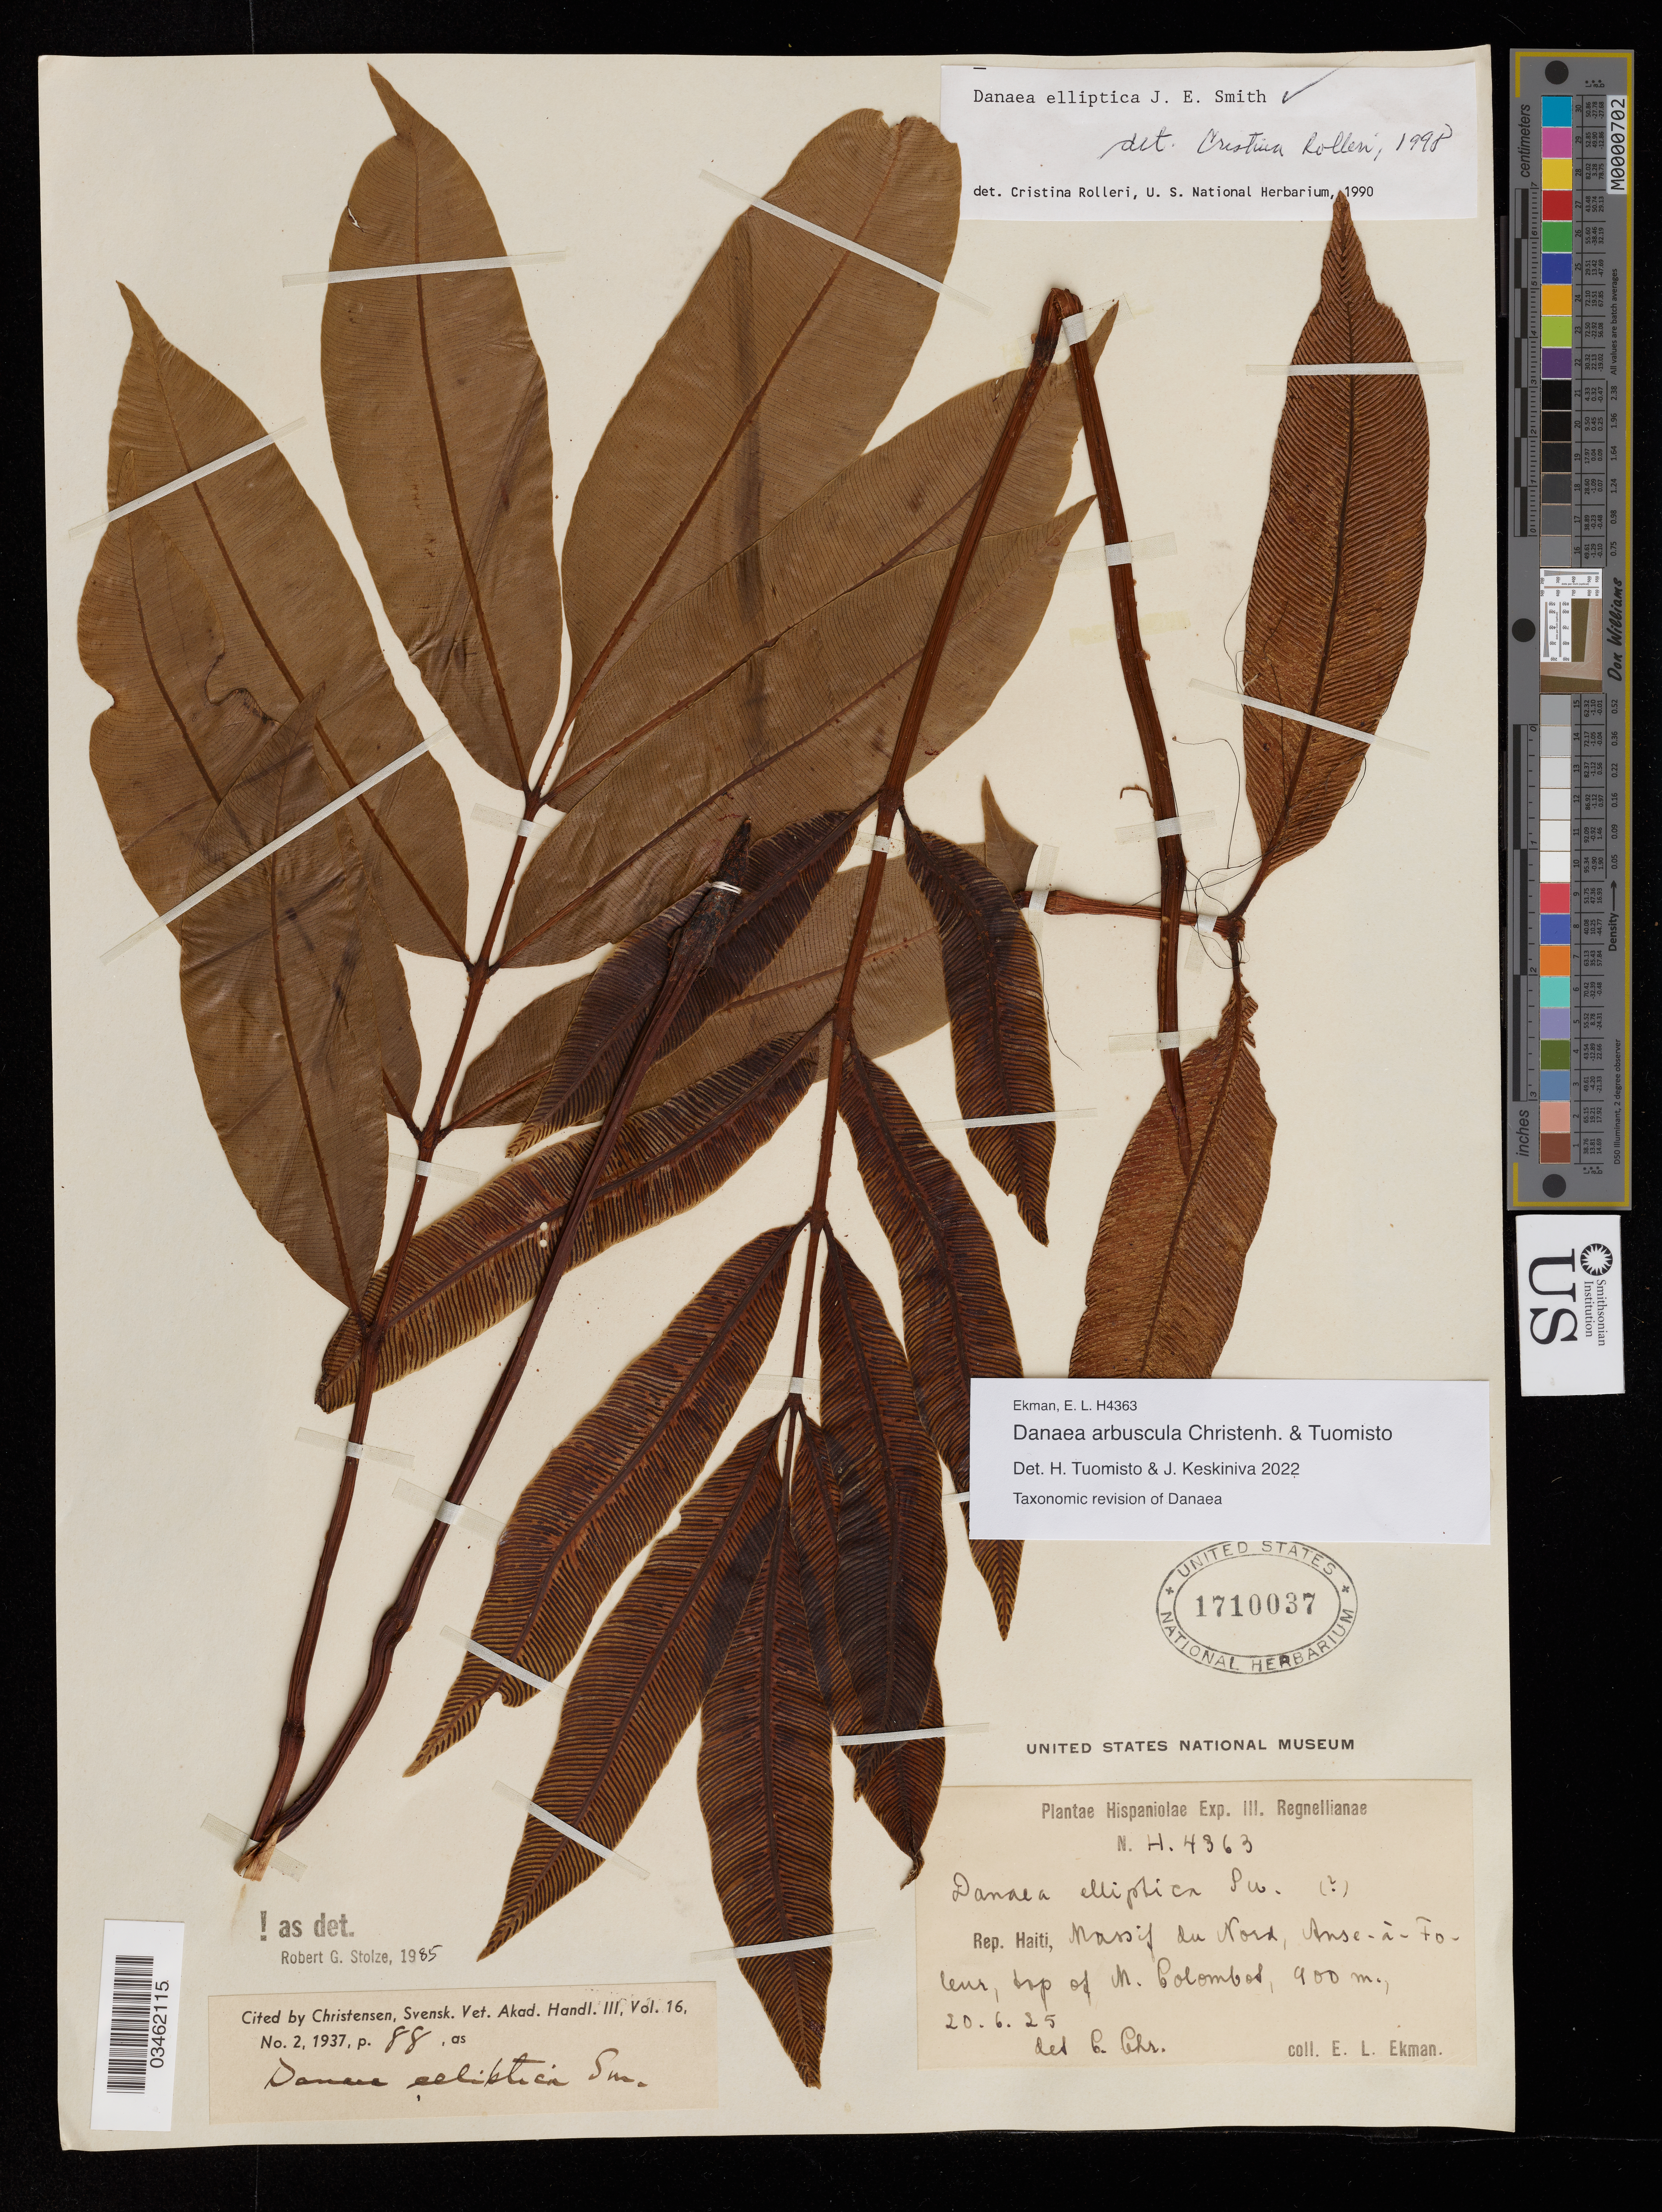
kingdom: Plantae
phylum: Tracheophyta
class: Polypodiopsida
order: Marattiales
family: Marattiaceae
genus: Danaea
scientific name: Danaea arbuscula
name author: Christenh. & Tuomisto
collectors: E. L. Ekman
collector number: H4363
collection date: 1925-06-20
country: Haiti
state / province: Nord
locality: Hispaniolae Exp. III. Regnellianae. nassif du Nord, Anse-à-Foleur, top of N. Colombos.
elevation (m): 900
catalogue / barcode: US 1710037